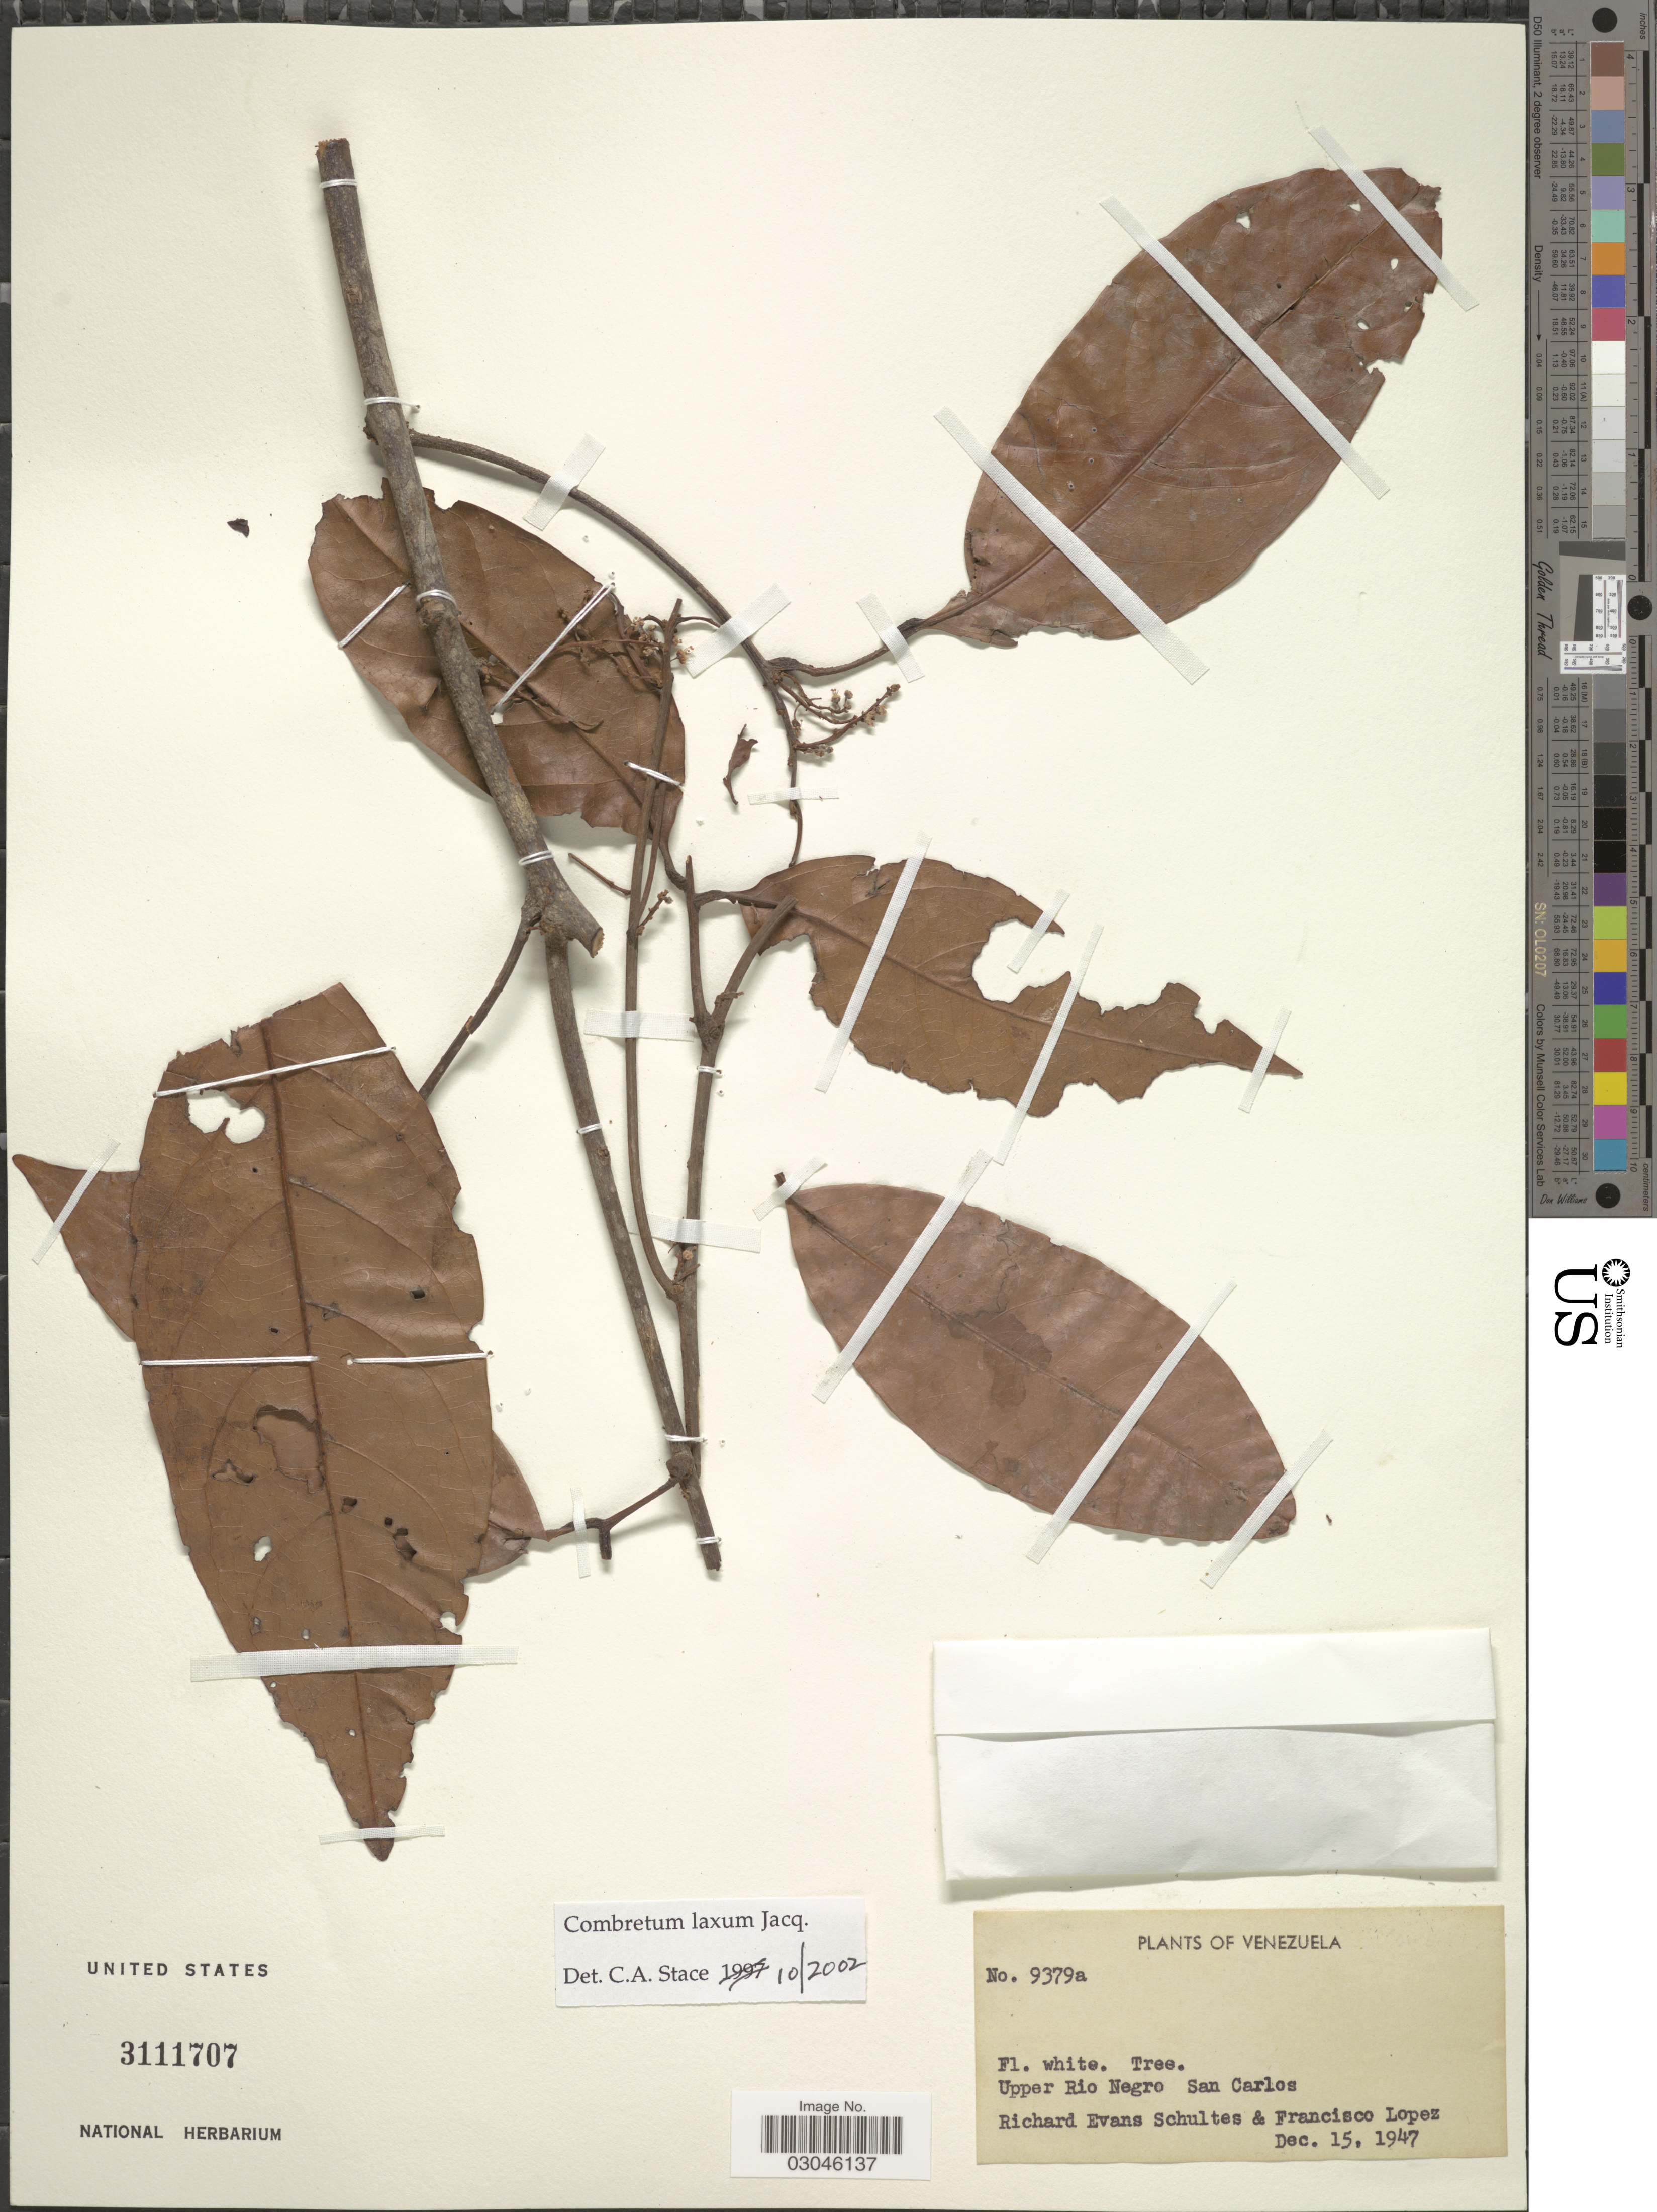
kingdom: Plantae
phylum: Tracheophyta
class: Magnoliopsida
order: Myrtales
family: Combretaceae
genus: Combretum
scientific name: Combretum laxum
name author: Jacq.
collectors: R. E. Schultes & F. Lopéz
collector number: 9379a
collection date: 1947-12-15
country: Venezuela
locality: Upper Rio Negro San Carlos.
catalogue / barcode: US 3111707